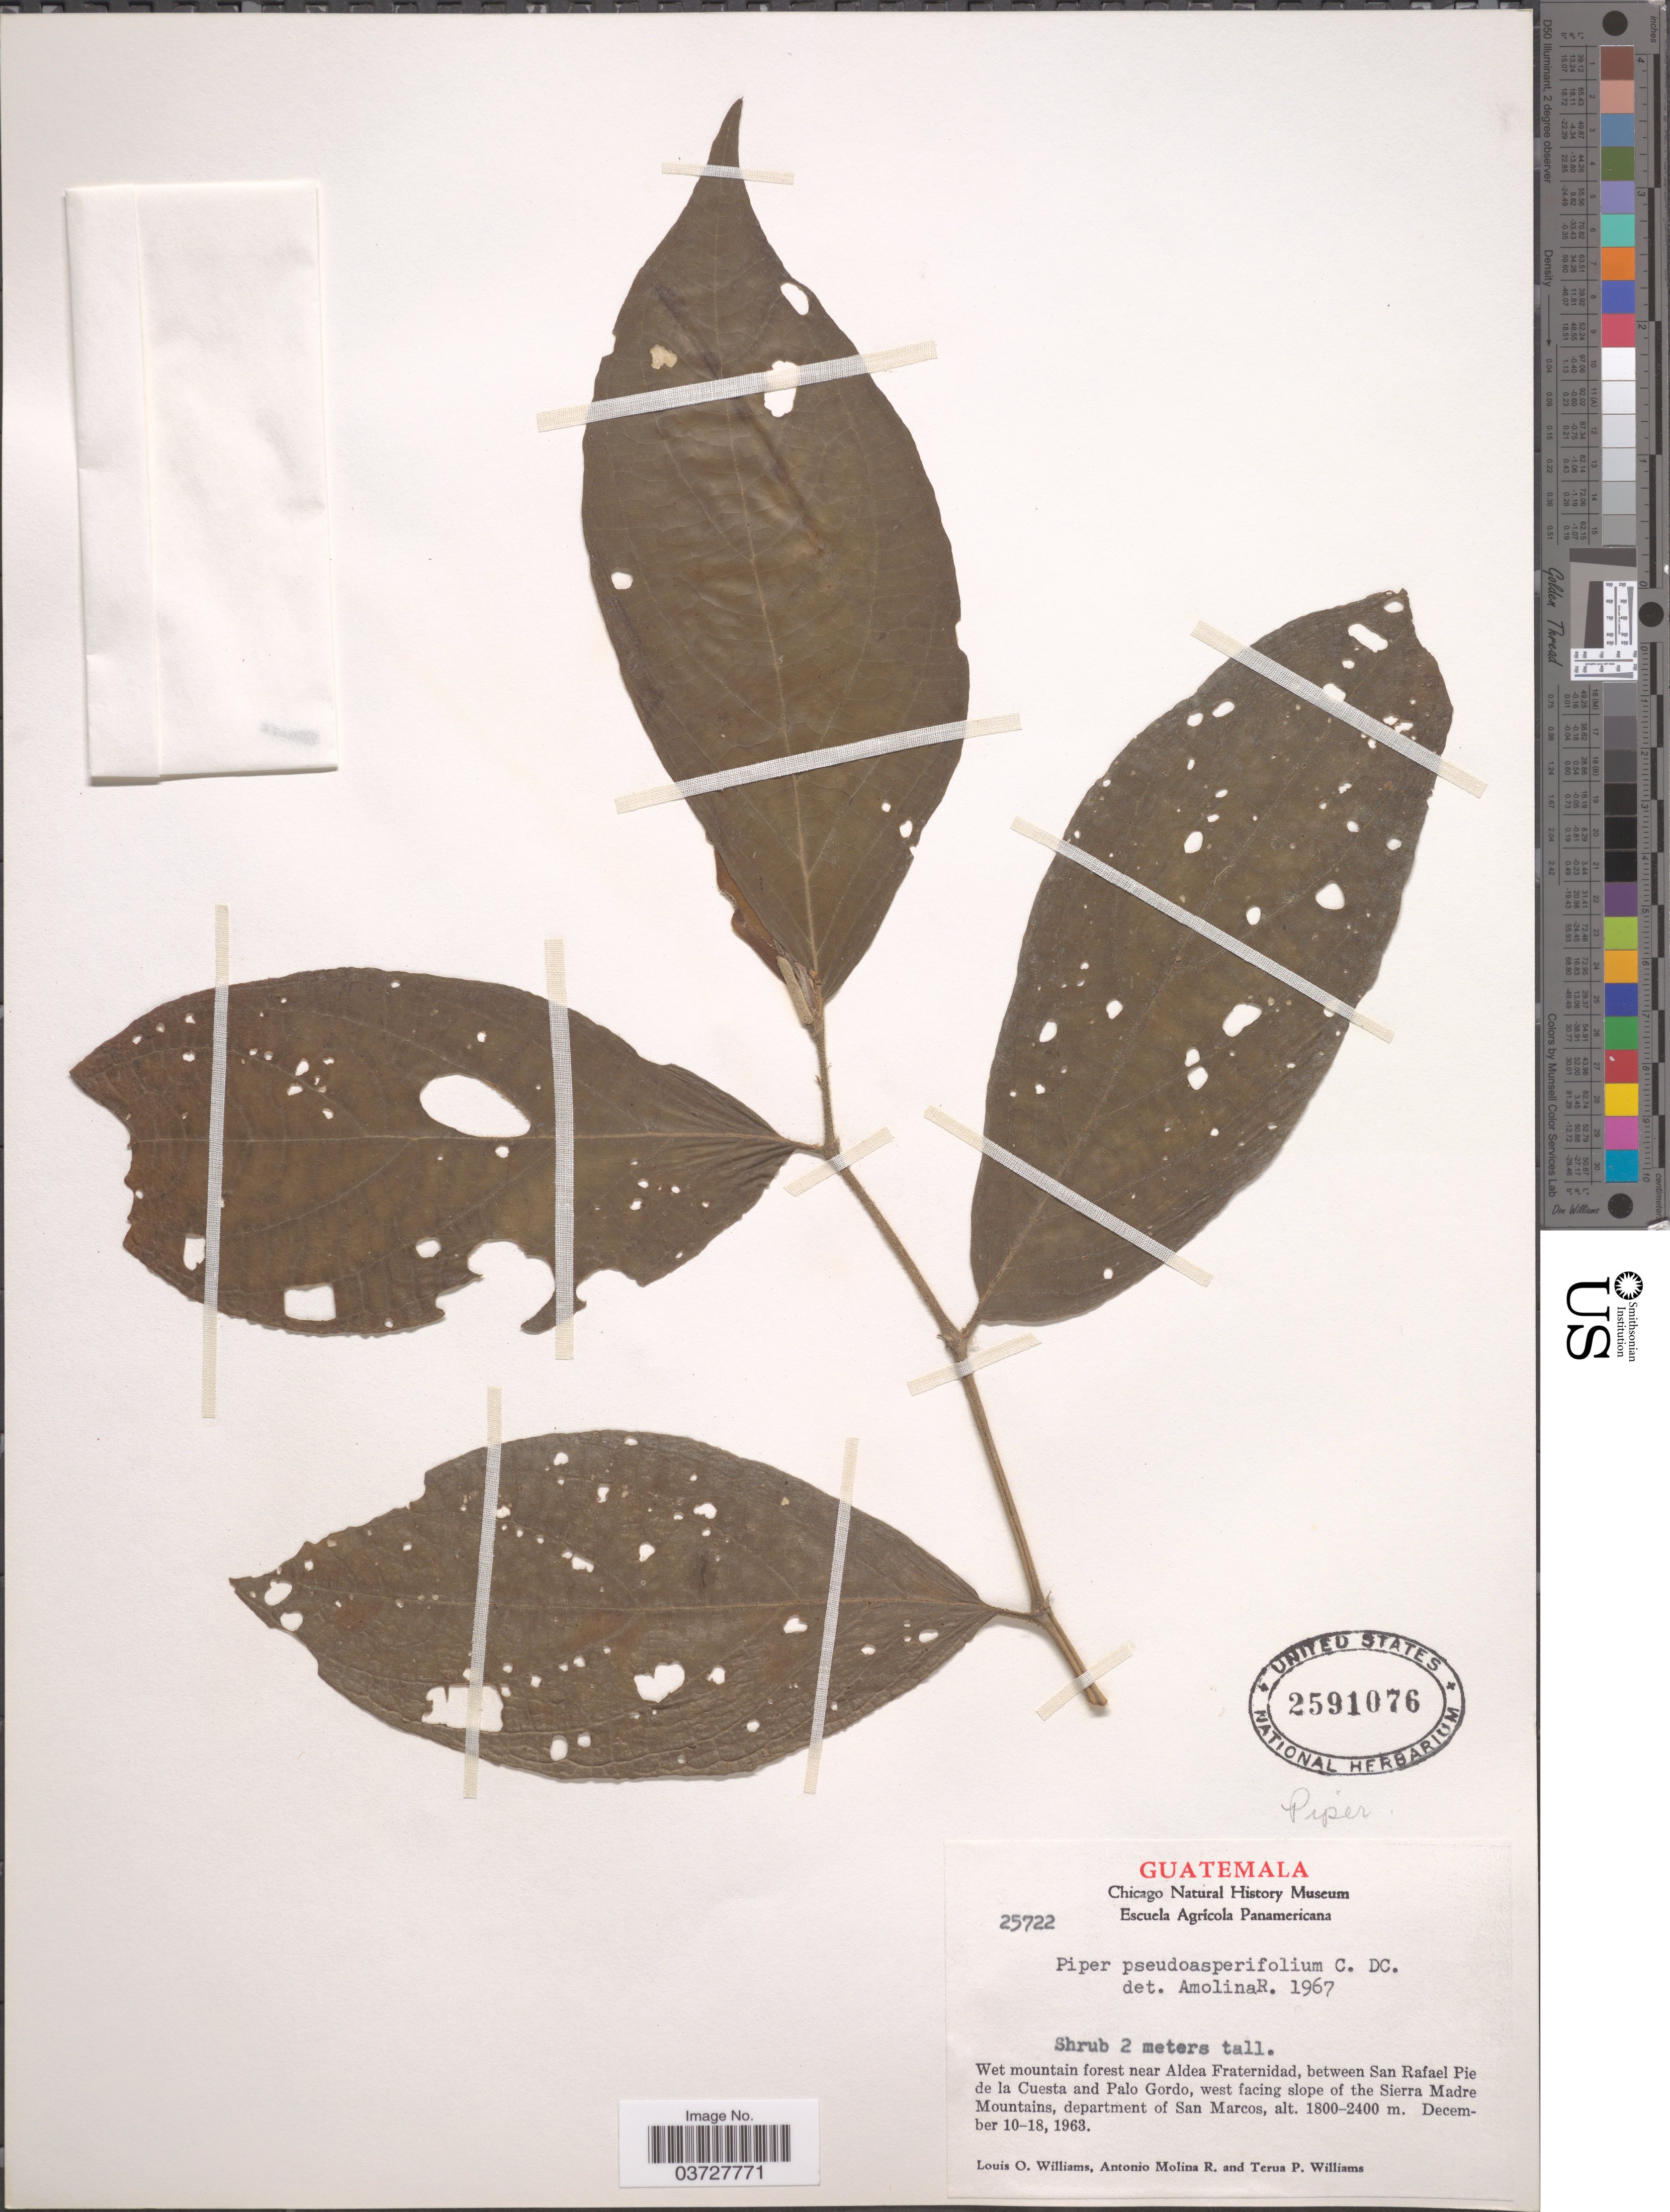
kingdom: Plantae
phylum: Tracheophyta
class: Magnoliopsida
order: Piperales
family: Piperaceae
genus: Piper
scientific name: Piper pseudoasperifolium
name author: C. DC.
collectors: L. O. Williams, A. Molina R. & T. Williams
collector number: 25722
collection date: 1963-12-10/1963-12-18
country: Guatemala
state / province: San Marcos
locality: Wet mountain forest near Aldea Fraternidad, between San Rafael Pie de la Cuesta and Palo Gordo, west facing slope of the Sierra Madre Mountains, department of San Marcos.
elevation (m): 1800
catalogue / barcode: US 2591076